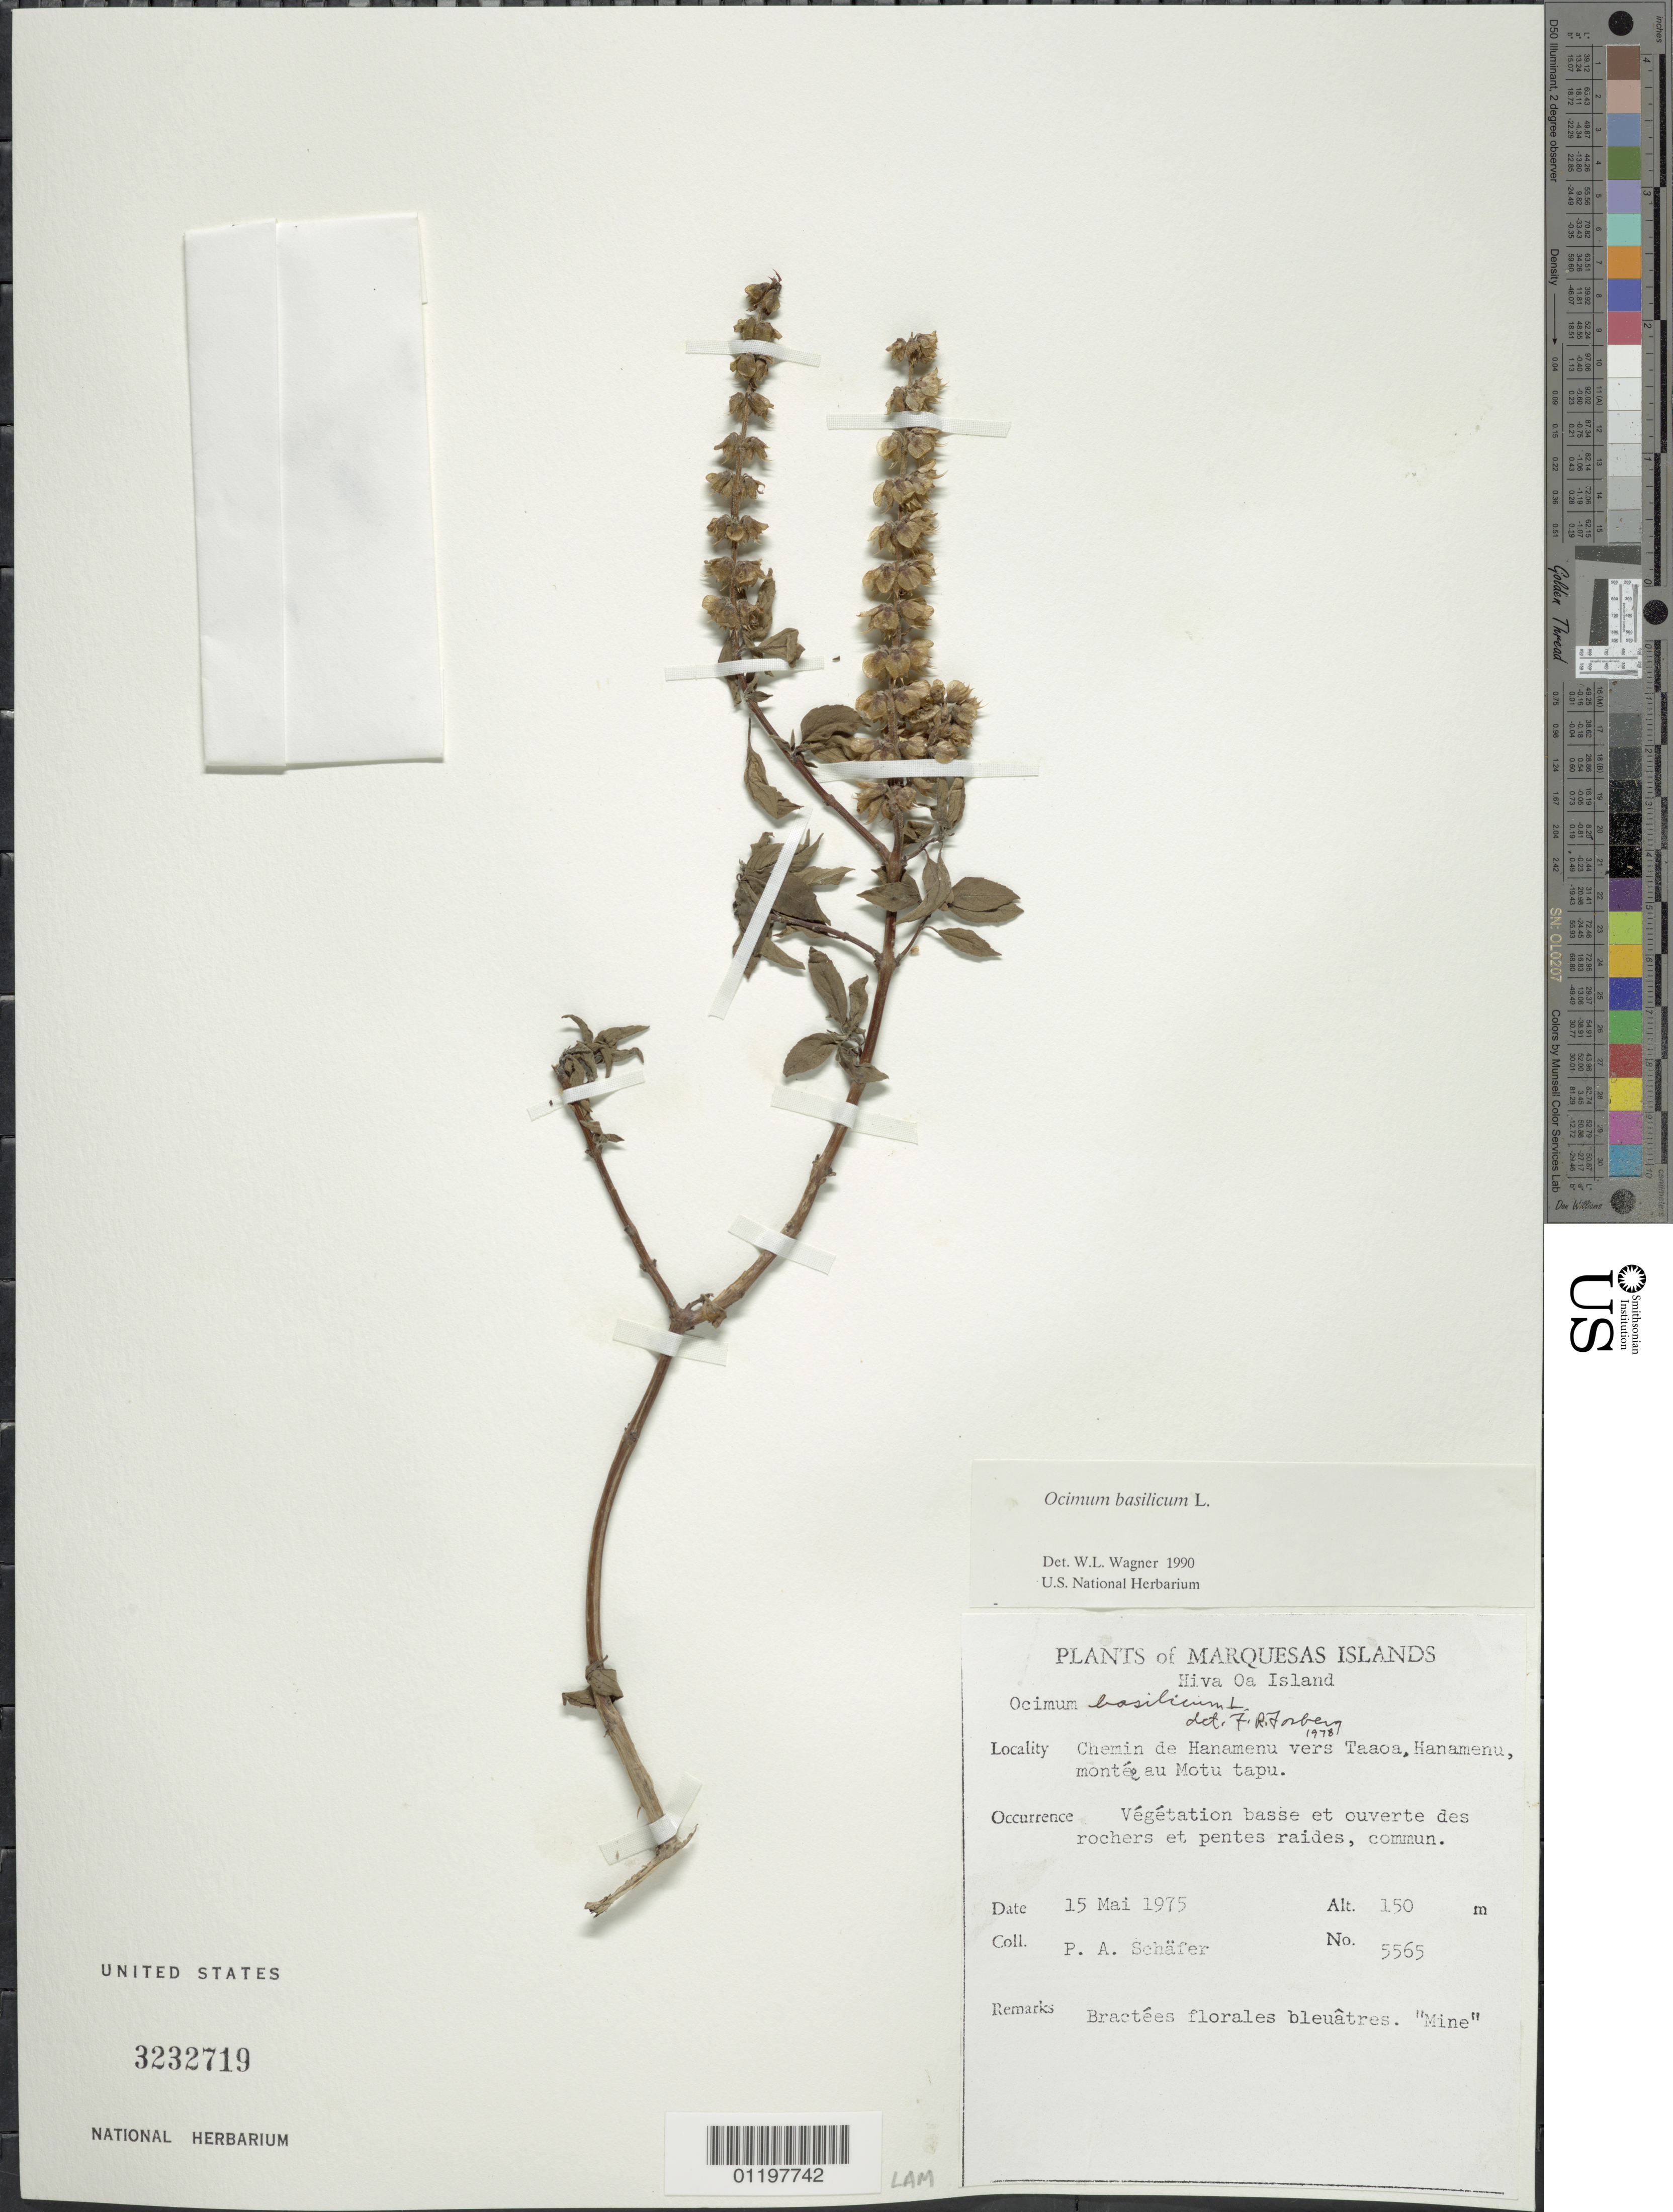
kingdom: Plantae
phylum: Tracheophyta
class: Magnoliopsida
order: Lamiales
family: Lamiaceae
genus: Ocimum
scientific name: Ocimum basilicum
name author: L.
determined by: Wagner, W. L., (BOT), Smithsonian Institution - National Museum of Natural History (UNITED STATES)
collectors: P. A. Schäfer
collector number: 5565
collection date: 1975-03-15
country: French Polynesia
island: Hiva Oa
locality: Chemin de Hanamenu vers Taaoa, Hanamenu, monté au Motu tapu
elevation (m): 150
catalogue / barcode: US 3232719